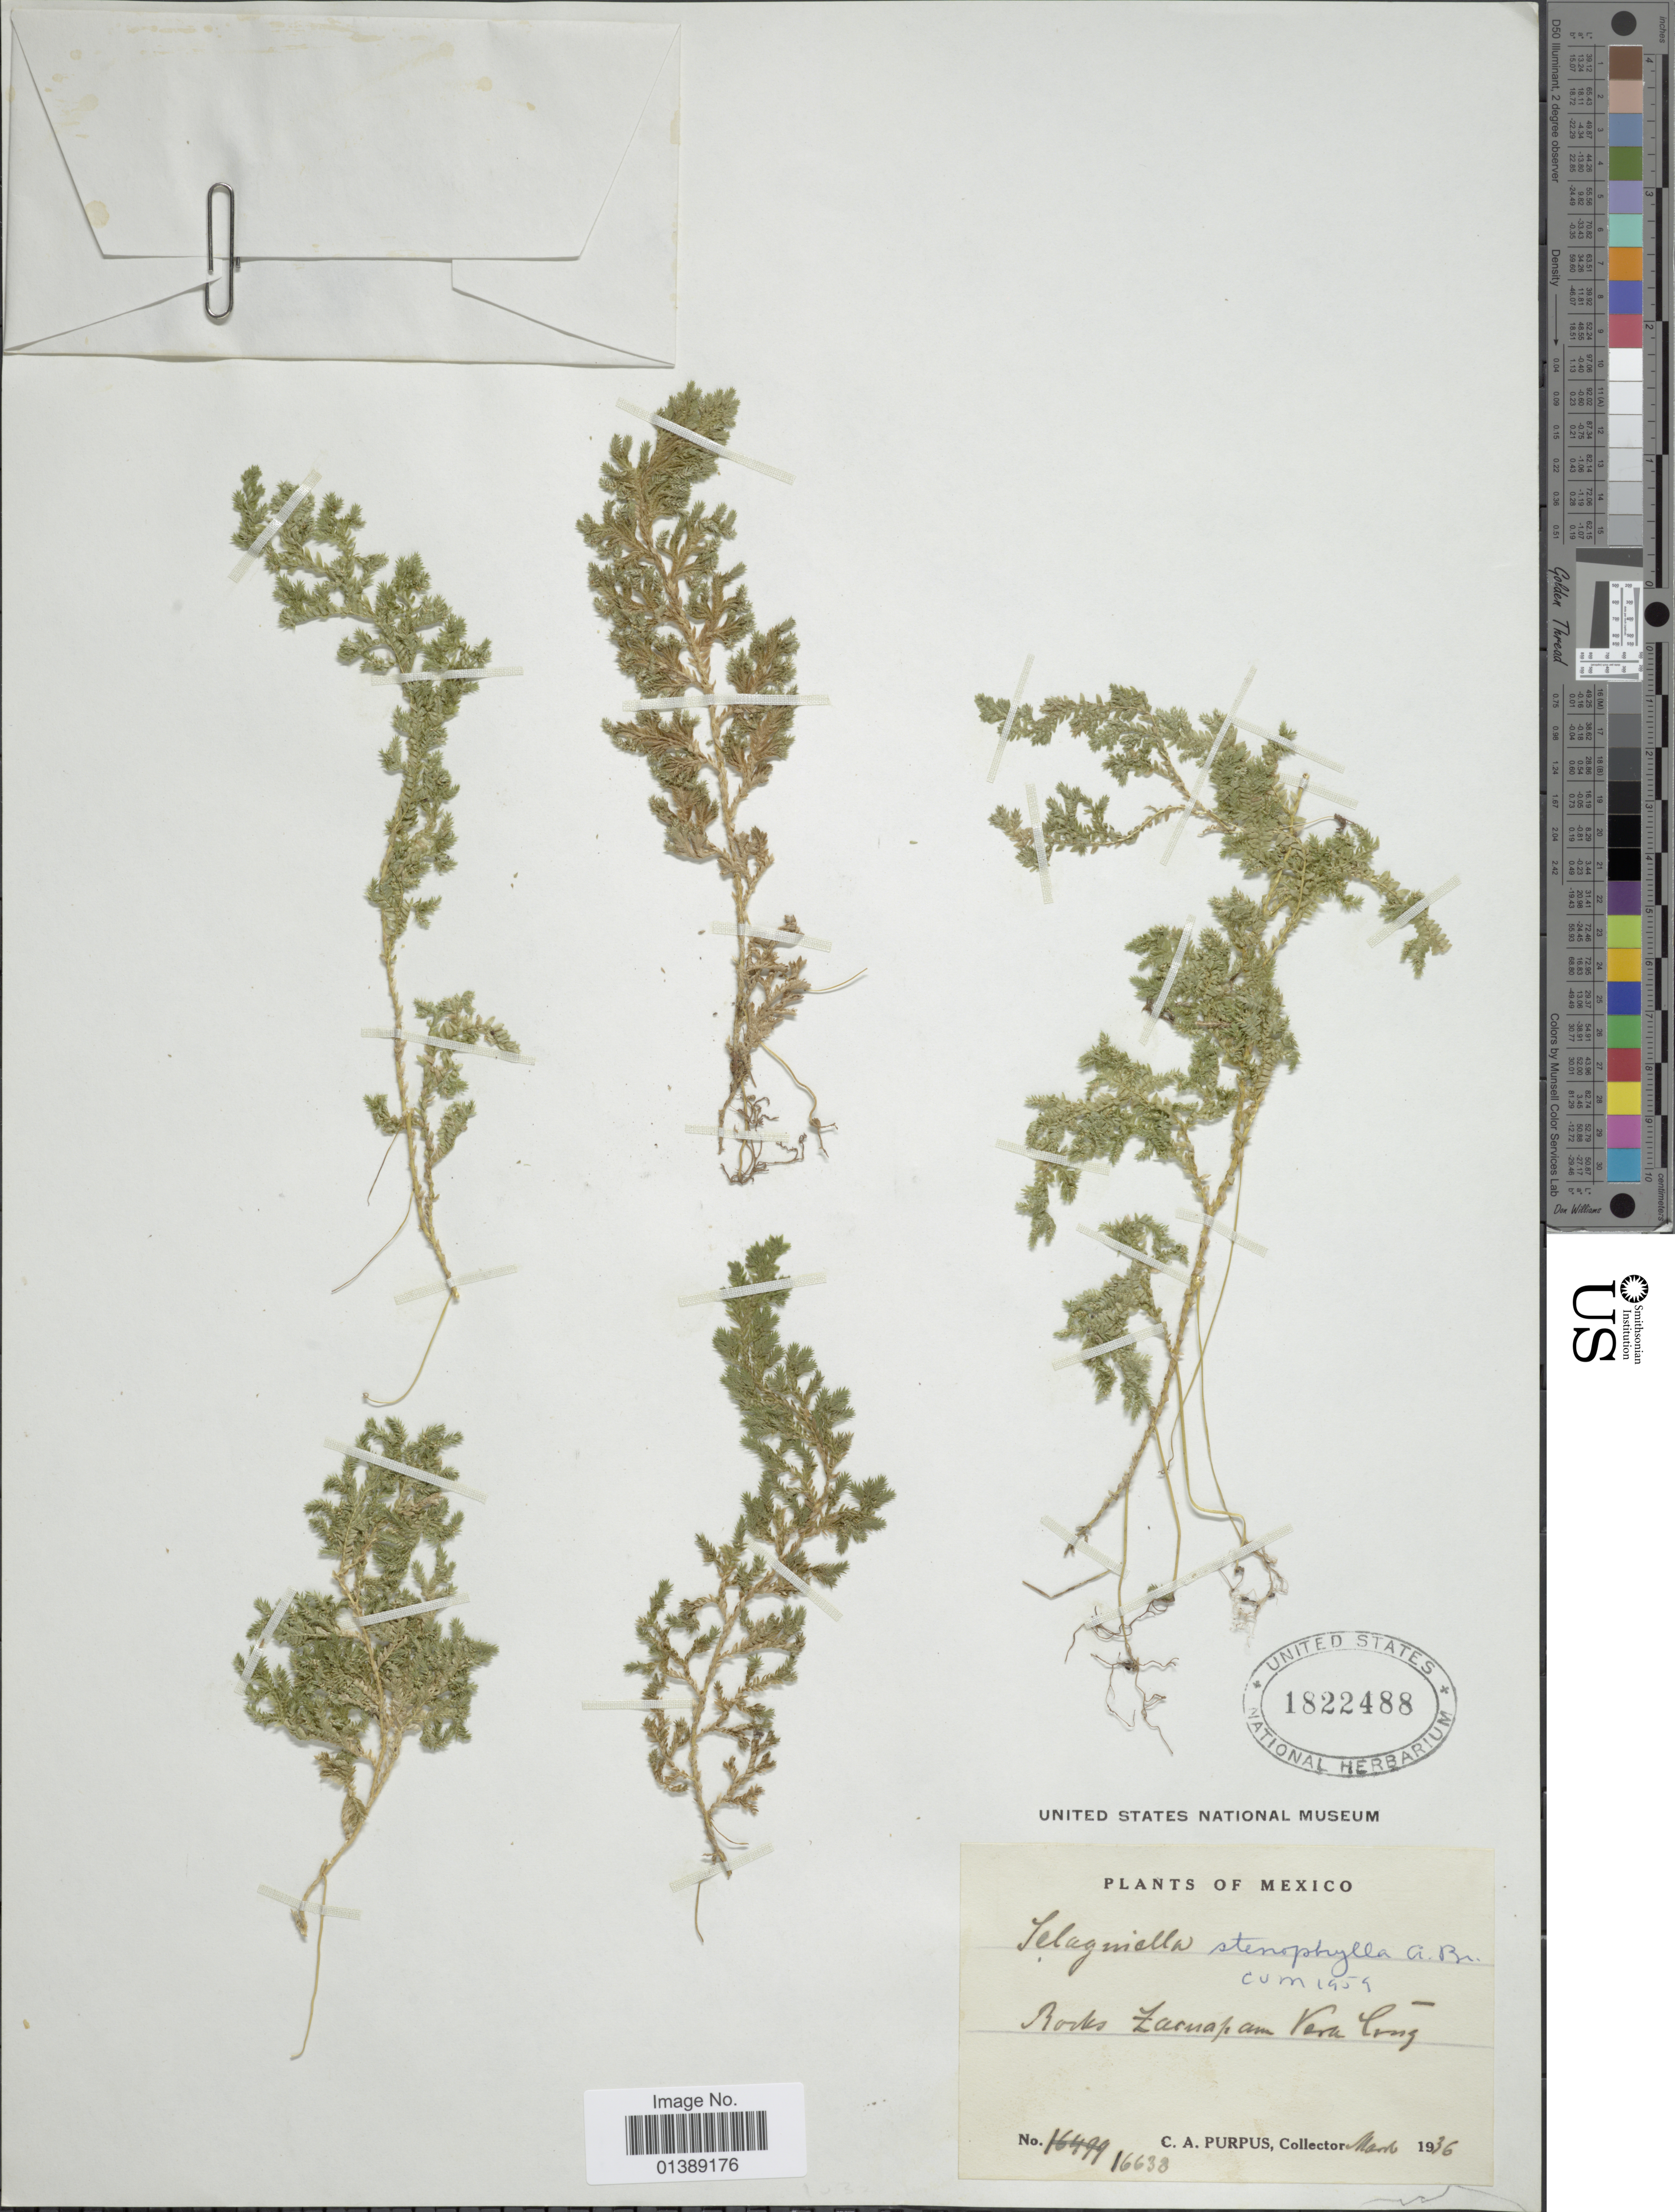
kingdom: Plantae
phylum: Tracheophyta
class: Lycopodiopsida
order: Selaginellales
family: Selaginellaceae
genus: Selaginella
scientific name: Selaginella stenophylla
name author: A. Braun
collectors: C. A. Purpus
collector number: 16638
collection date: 1936-11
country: Mexico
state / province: Veracruz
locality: Rocks Zacuapan Vera Cruz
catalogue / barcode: US 1822488